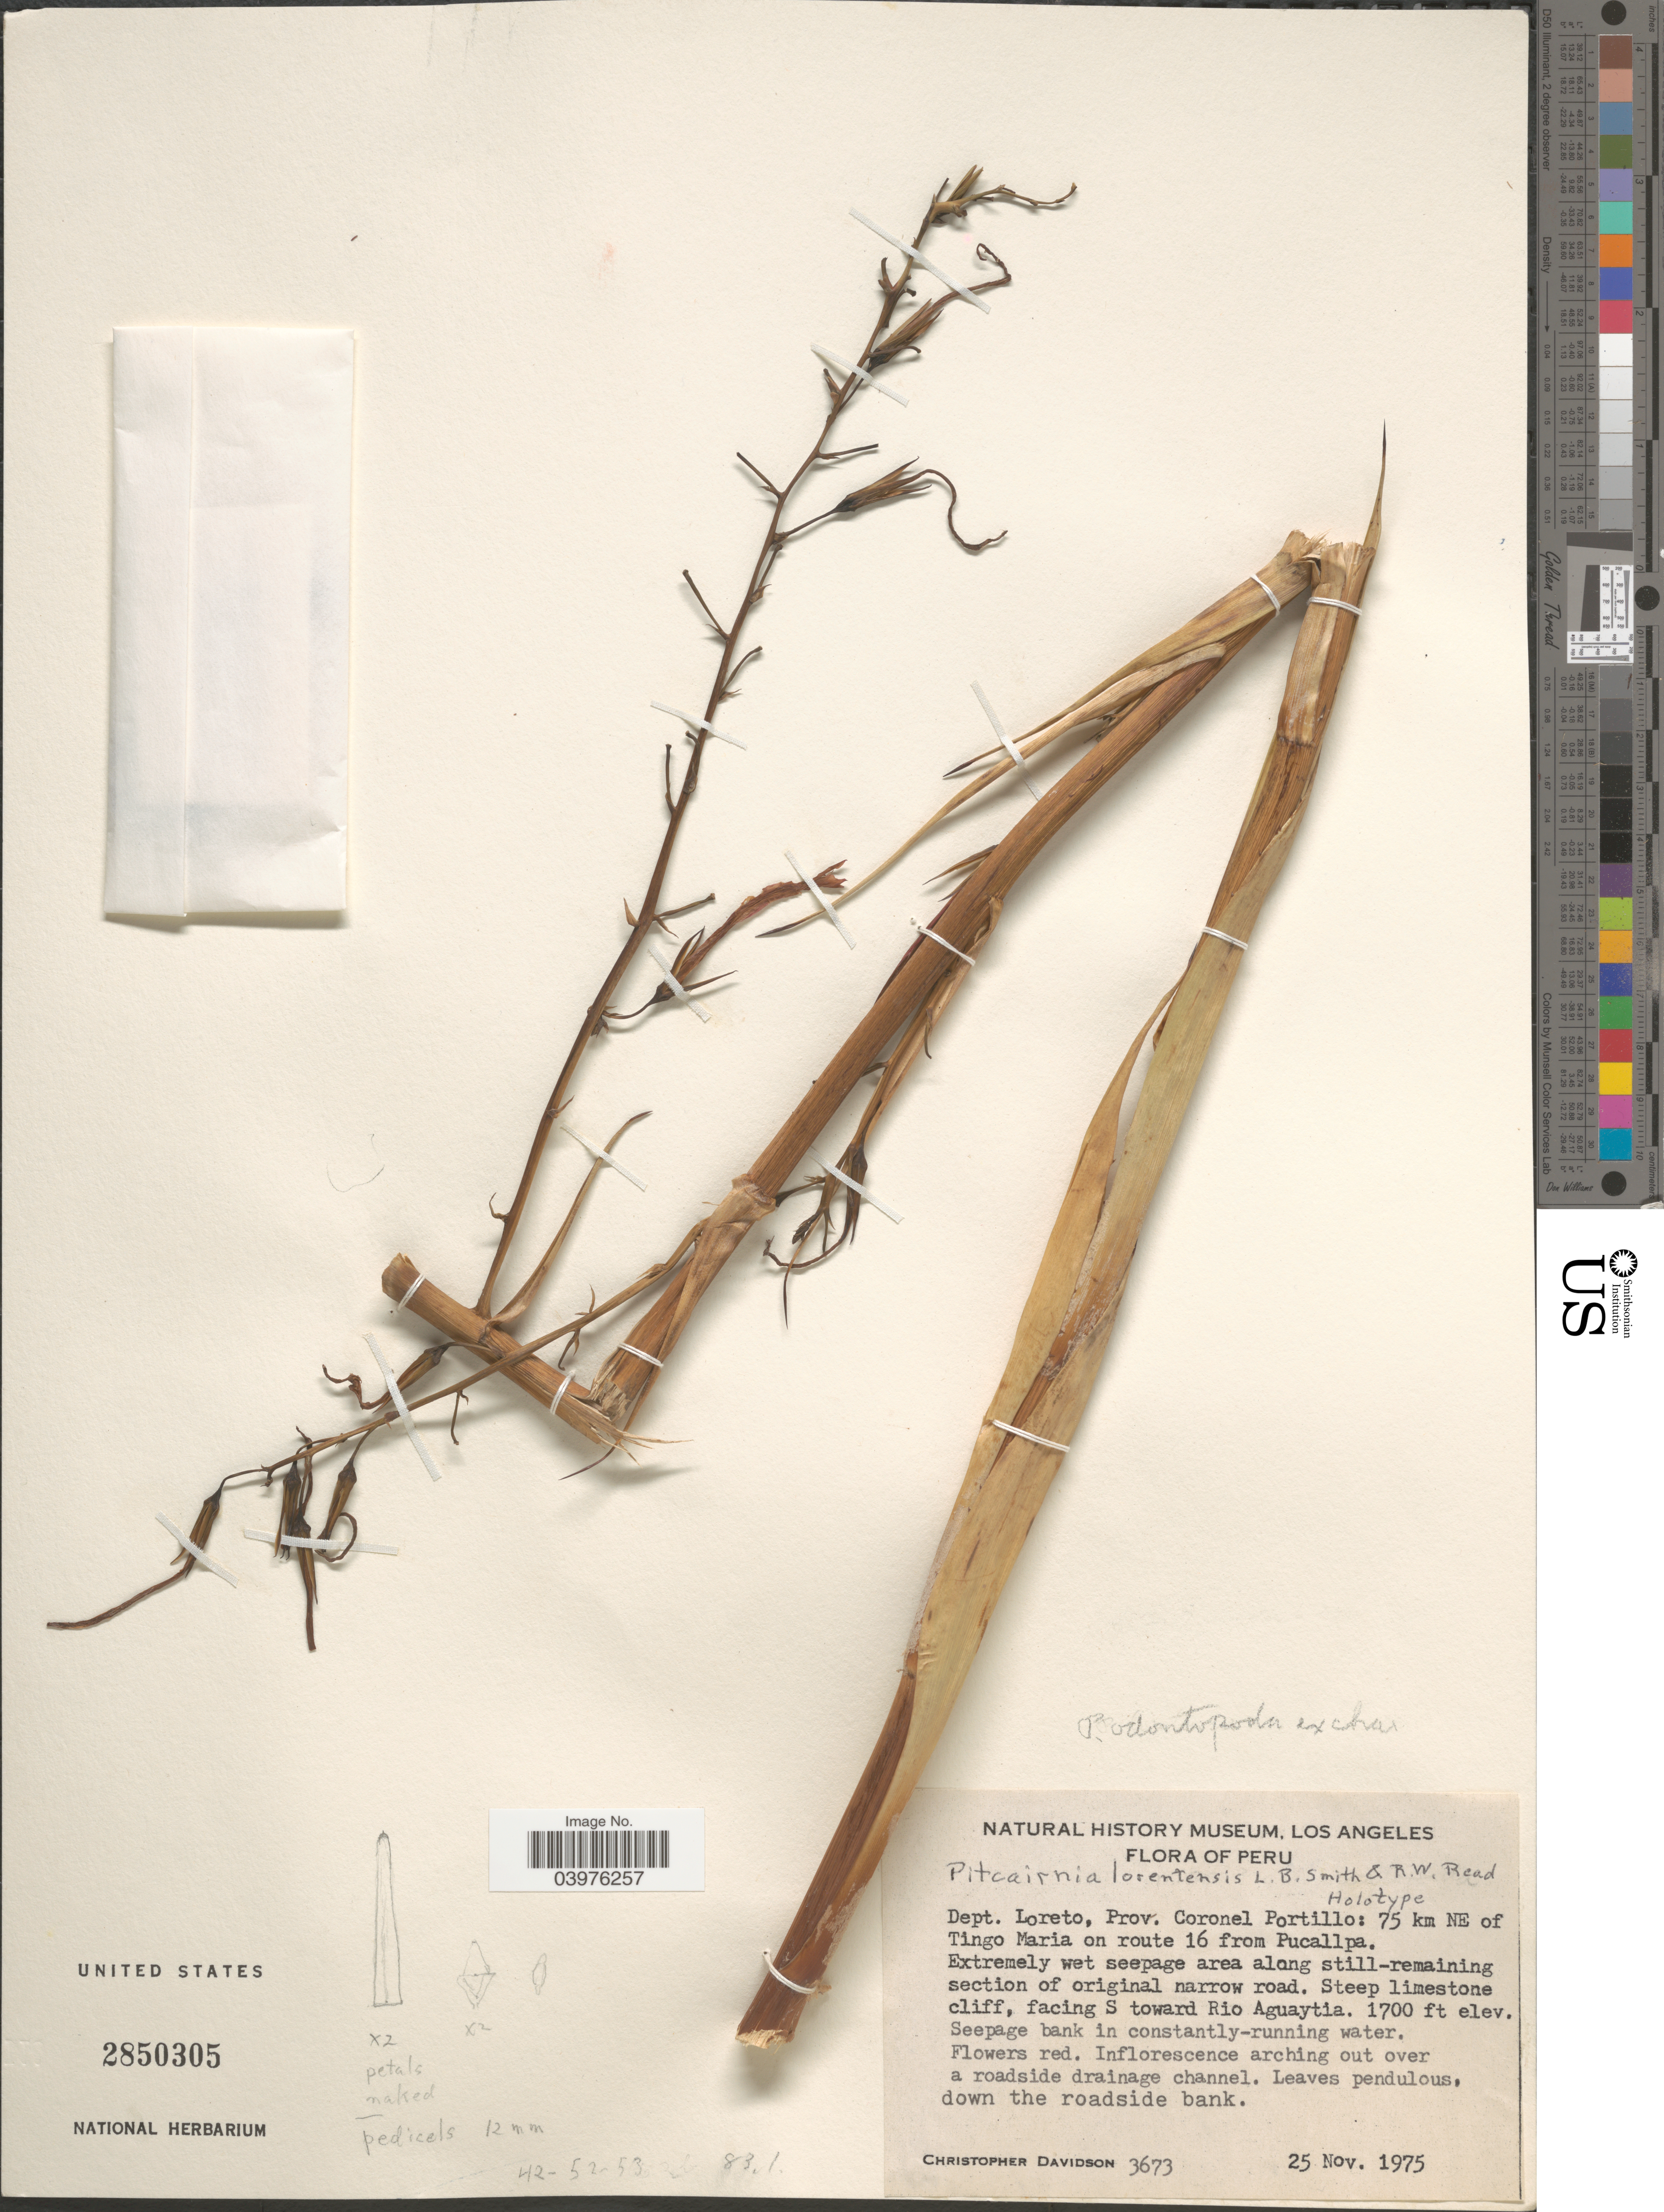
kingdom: Plantae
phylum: Tracheophyta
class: Liliopsida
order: Poales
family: Bromeliaceae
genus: Pitcairnia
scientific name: Pitcairnia odontopoda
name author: Baker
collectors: C. Davidson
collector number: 3673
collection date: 1975-11-25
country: Peru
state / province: Loreto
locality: Dept. Loreto, Prov. Coronel Portillo: 75 km NE of Tingo Maria on route 16 from Pucallpa. Extremely wet seepage area along still-remaining section of original narrow road. Steep limestone cliff, facing S toward Rio Aguaytia. Down the roadside bank. [unsure placement]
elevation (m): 518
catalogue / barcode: US 2850305